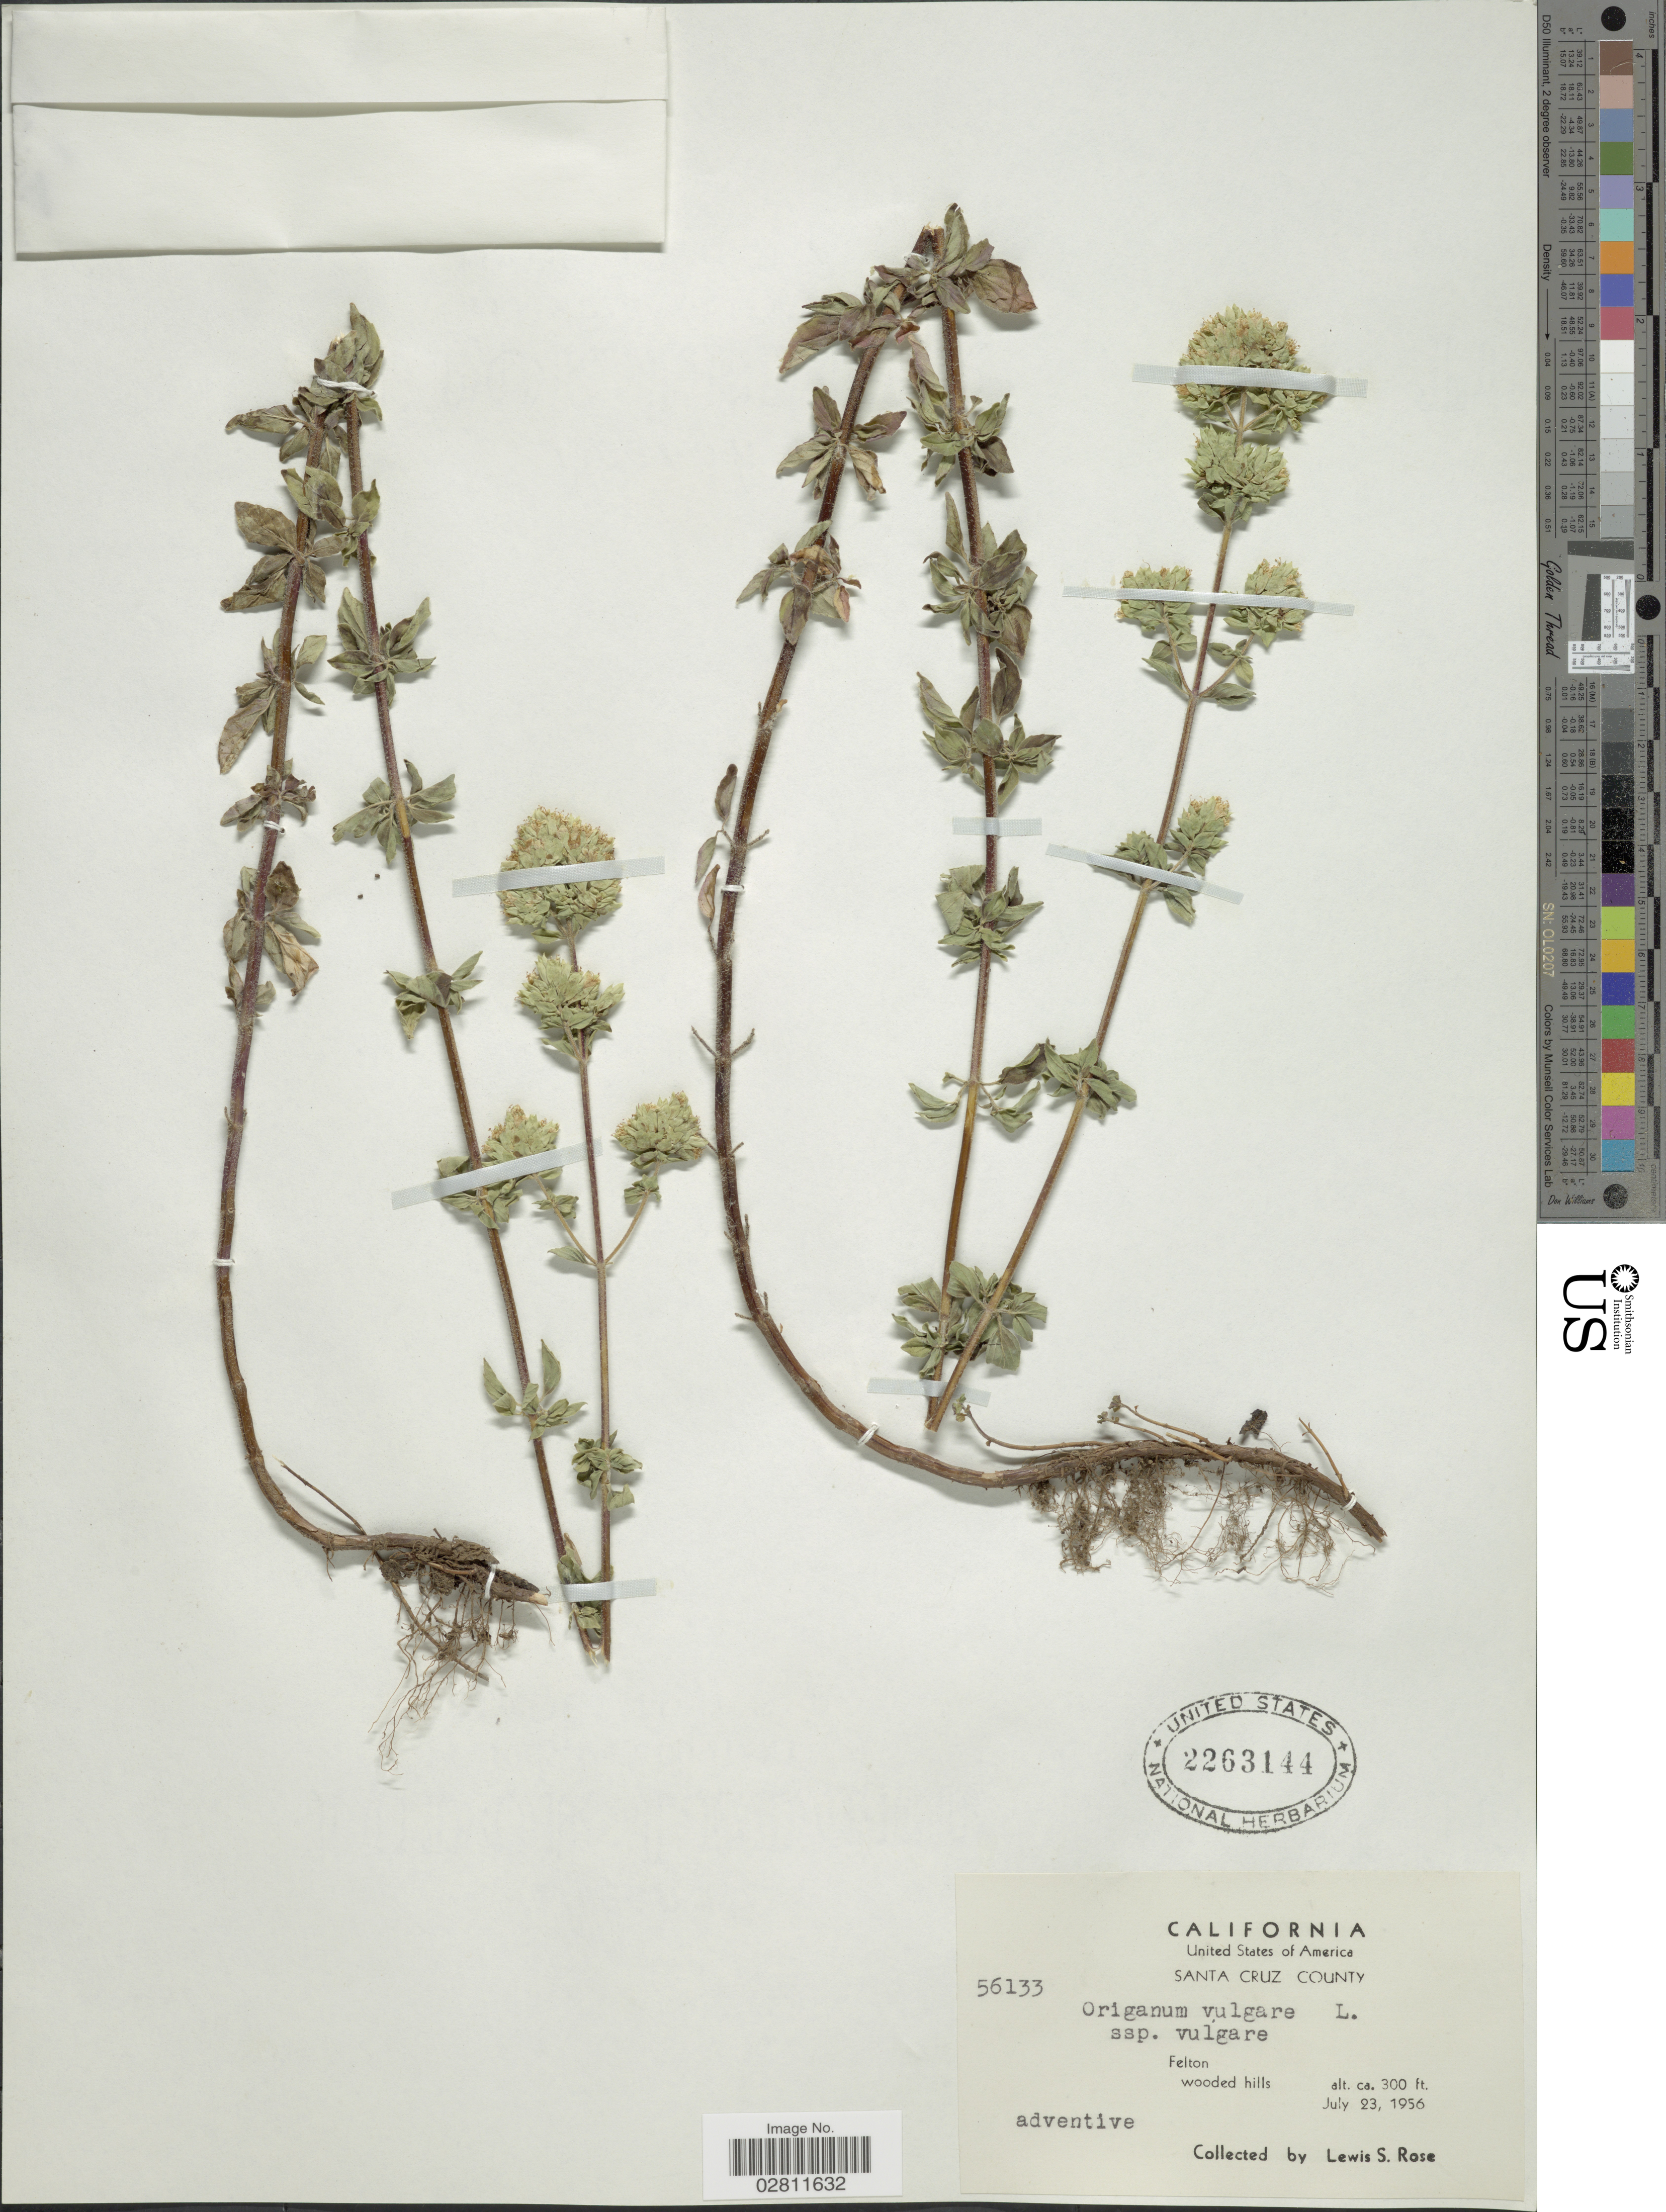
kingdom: Plantae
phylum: Tracheophyta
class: Magnoliopsida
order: Lamiales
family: Lamiaceae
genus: Origanum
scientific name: Origanum vulgare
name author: L.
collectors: L. S. Rose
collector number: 56133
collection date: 1956-07-23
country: United States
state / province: California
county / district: Santa Cruz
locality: Santa Cruz County. Felton.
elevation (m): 91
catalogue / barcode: US 2263144